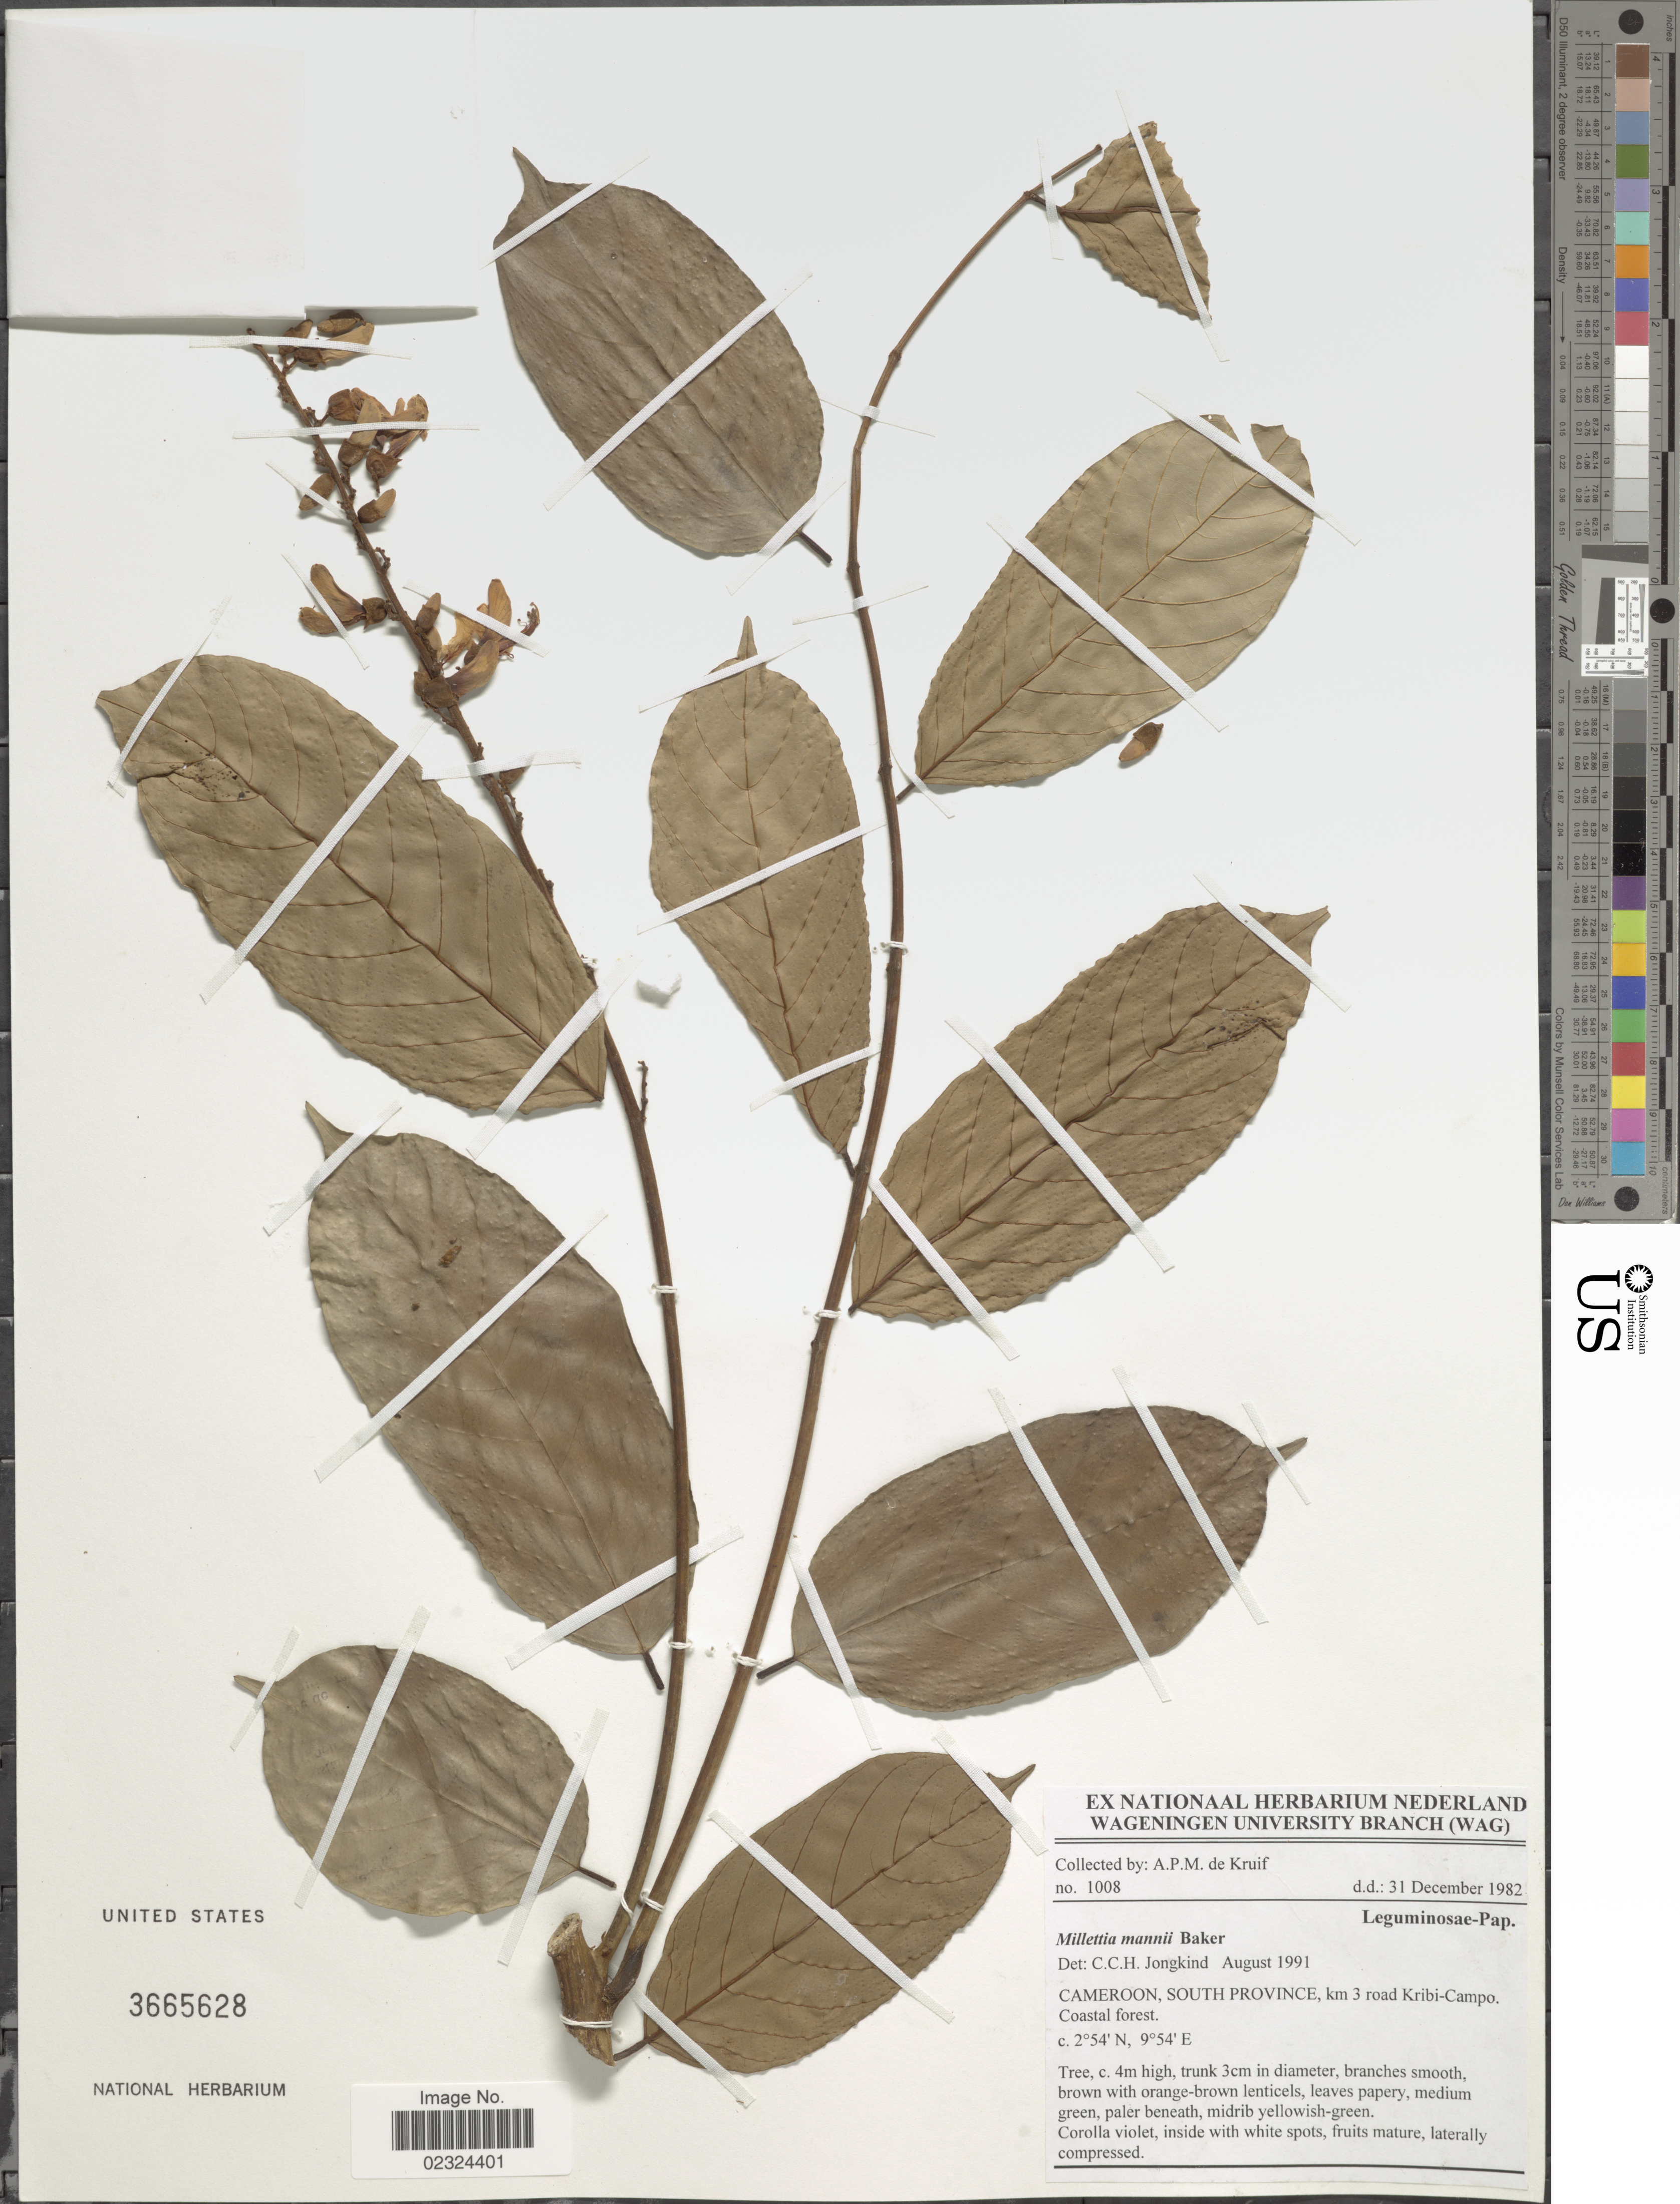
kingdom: Plantae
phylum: Tracheophyta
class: Magnoliopsida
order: Fabales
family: Fabaceae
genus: Millettia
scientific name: Millettia mannii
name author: Baker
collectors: A. P. de Kruif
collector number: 1008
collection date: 1982-12-31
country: Cameroon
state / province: Sud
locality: South Province, km 3 road Kribi-Campo.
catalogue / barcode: US 3665628